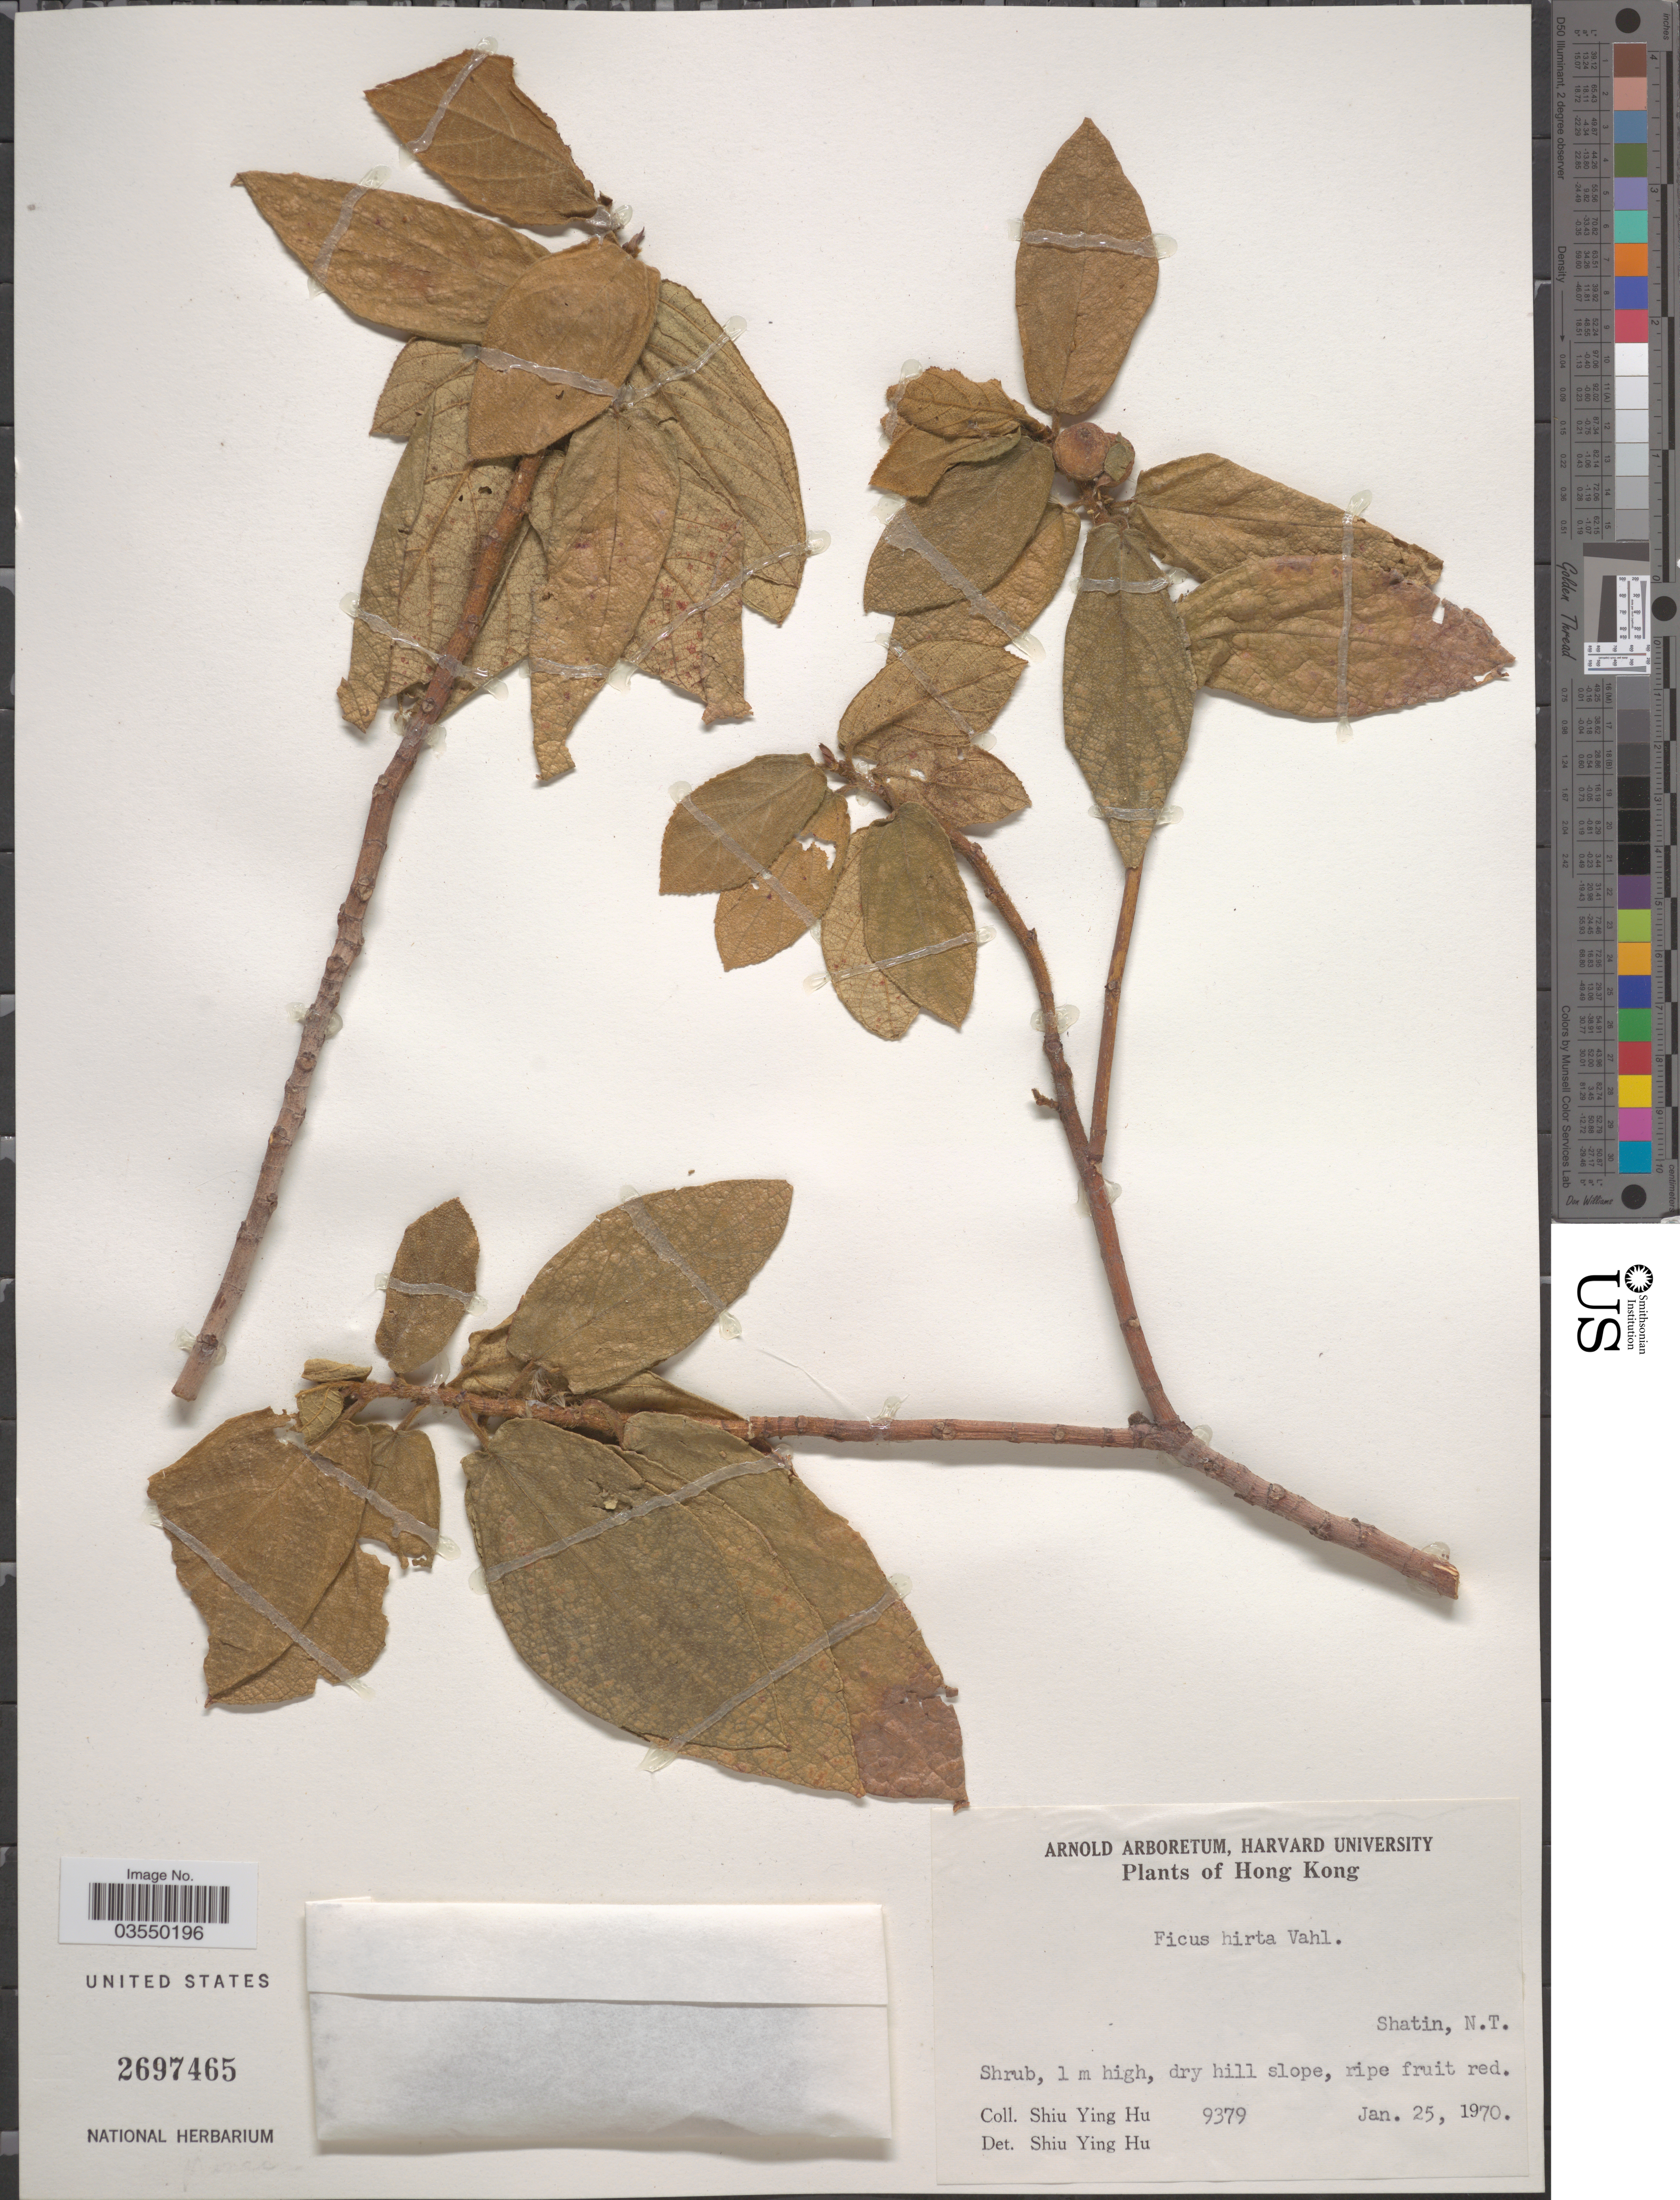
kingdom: Plantae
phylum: Tracheophyta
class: Magnoliopsida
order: Rosales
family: Moraceae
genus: Ficus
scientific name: Ficus hirta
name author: Vahl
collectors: S. Y. Hu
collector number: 9379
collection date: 1970-01-25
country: China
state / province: Hong Kong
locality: Shatin, N. T.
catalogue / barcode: US 2697465